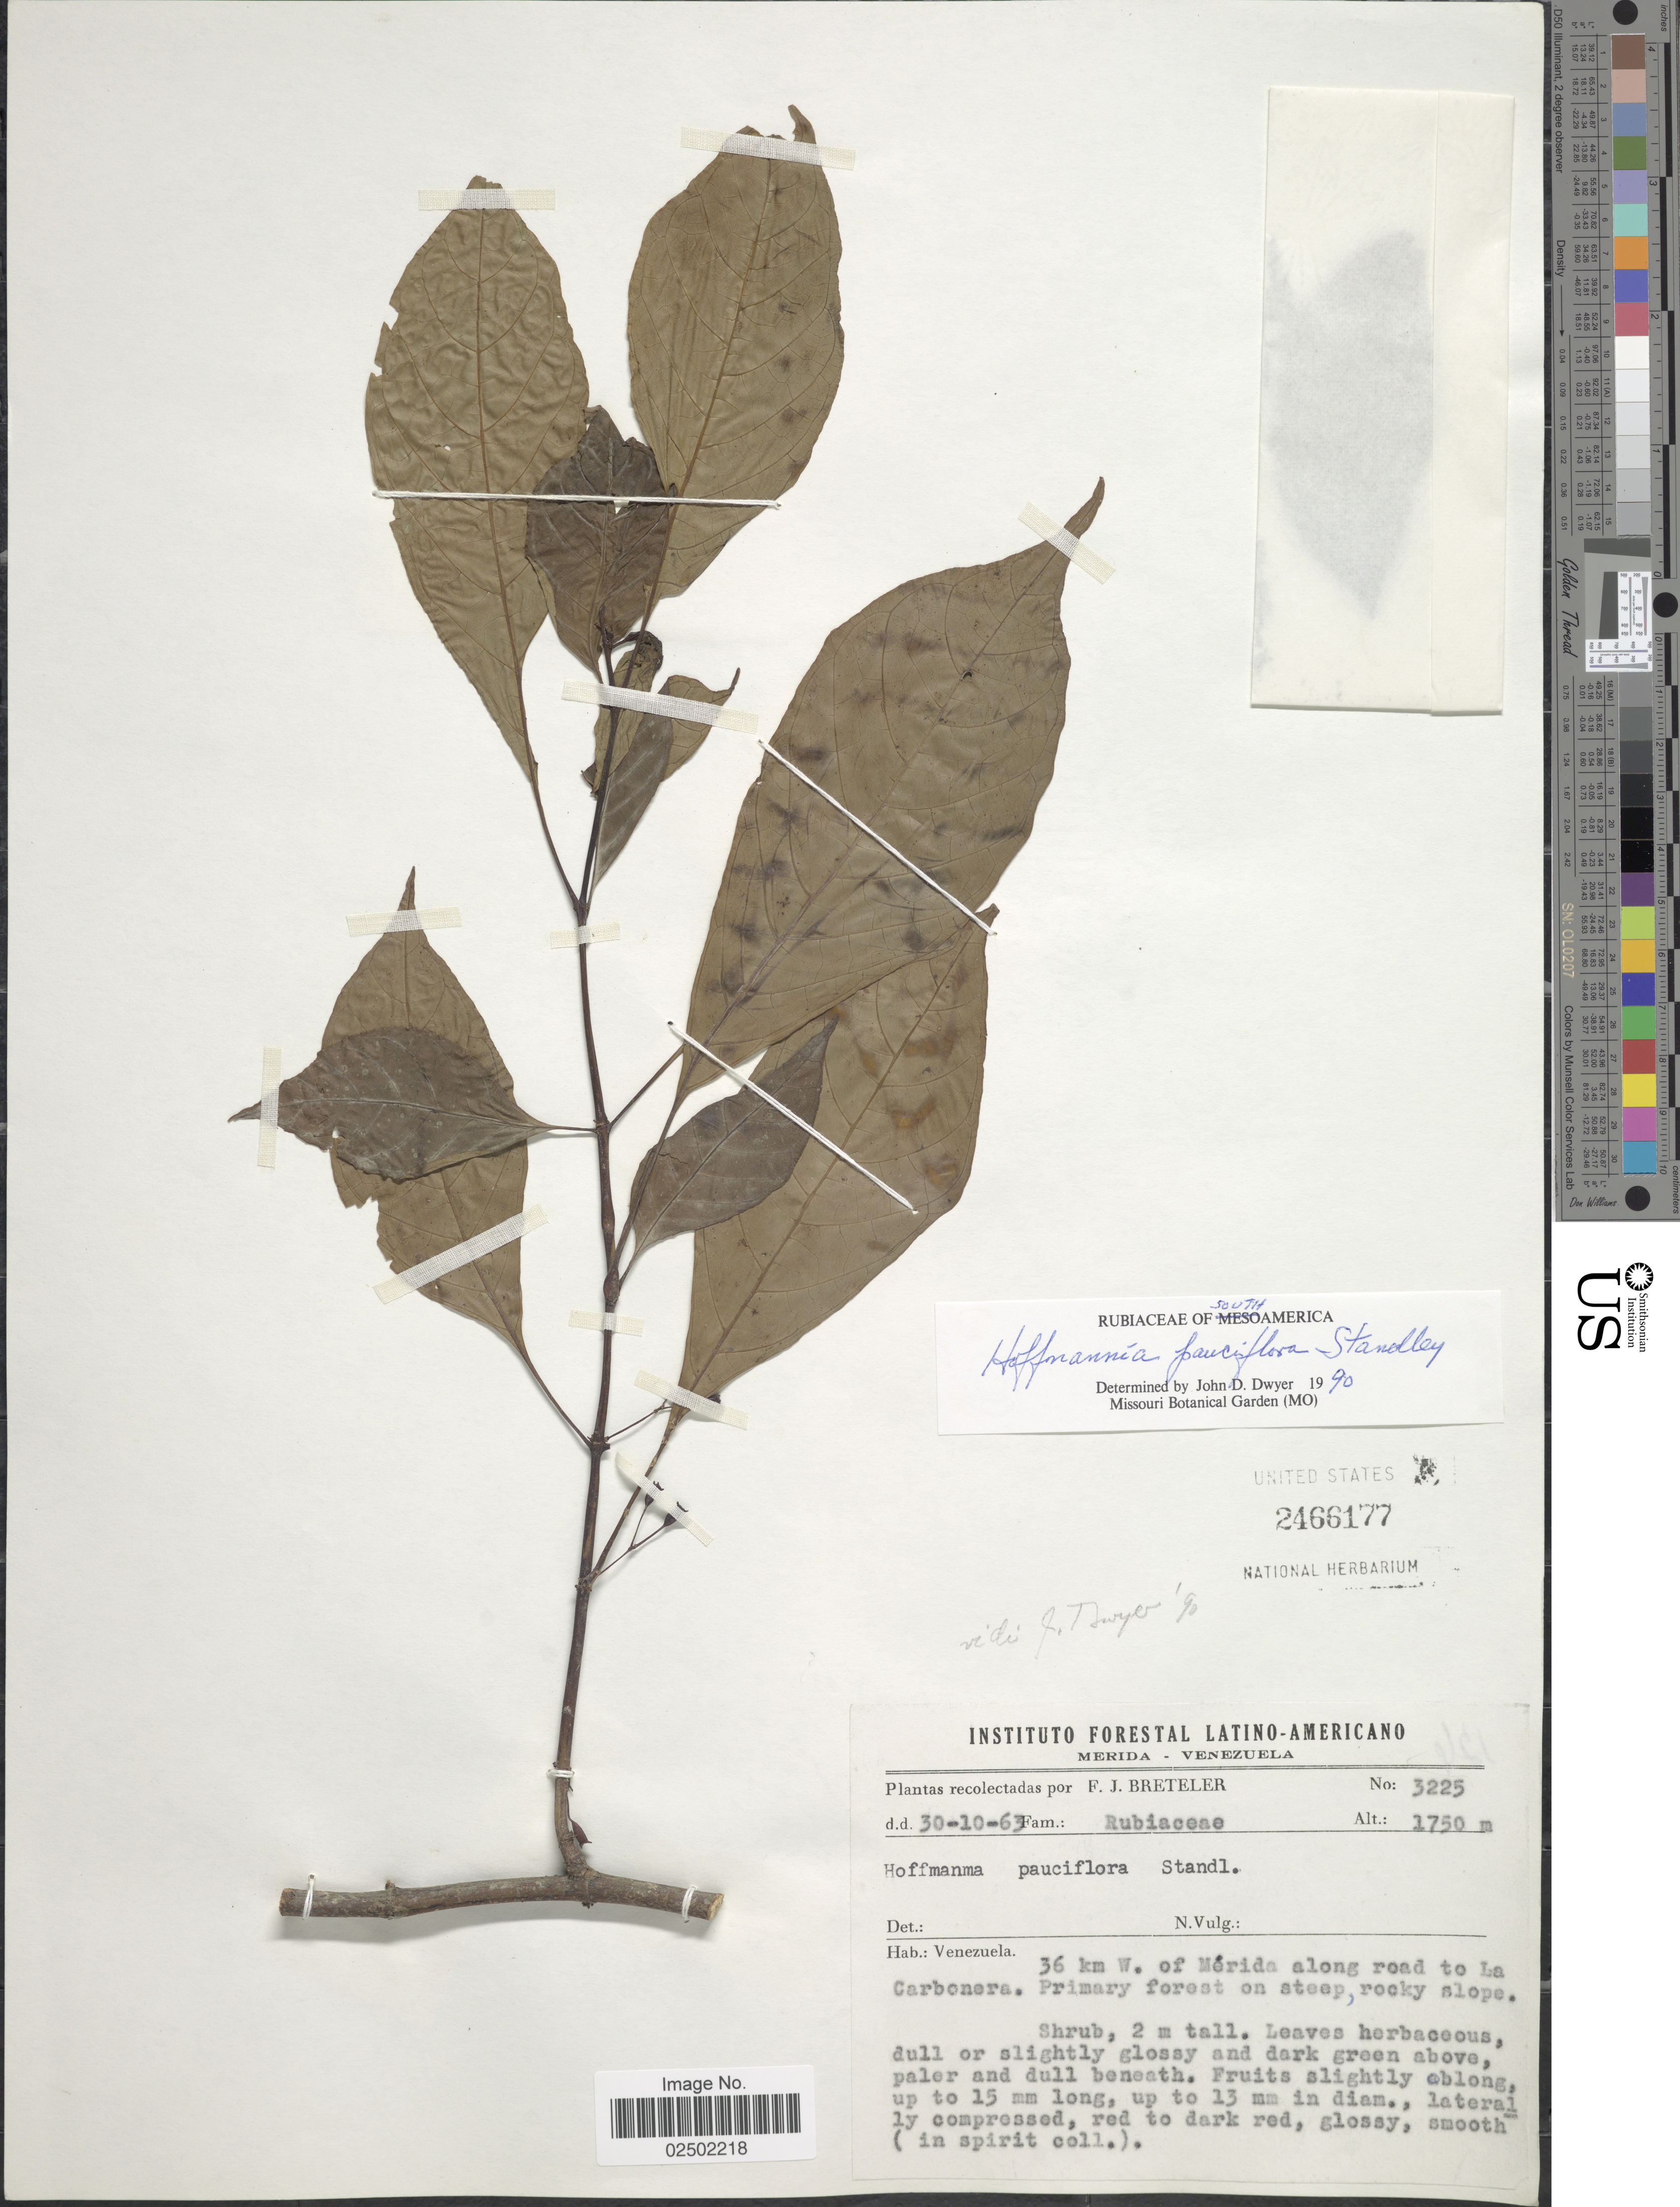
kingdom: Plantae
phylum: Tracheophyta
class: Magnoliopsida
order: Gentianales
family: Rubiaceae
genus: Hoffmannia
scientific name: Hoffmannia pauciflora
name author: Standl.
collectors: F. J. Breteler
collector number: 3225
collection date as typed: Transcribed d/m/y: 30/10/63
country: Venezuela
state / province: Mérida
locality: Merida, Venezuela, 36 km. W of Merida along road to La Carbonera, Primary forest on steep rocky slope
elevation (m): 1750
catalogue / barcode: US 2466177